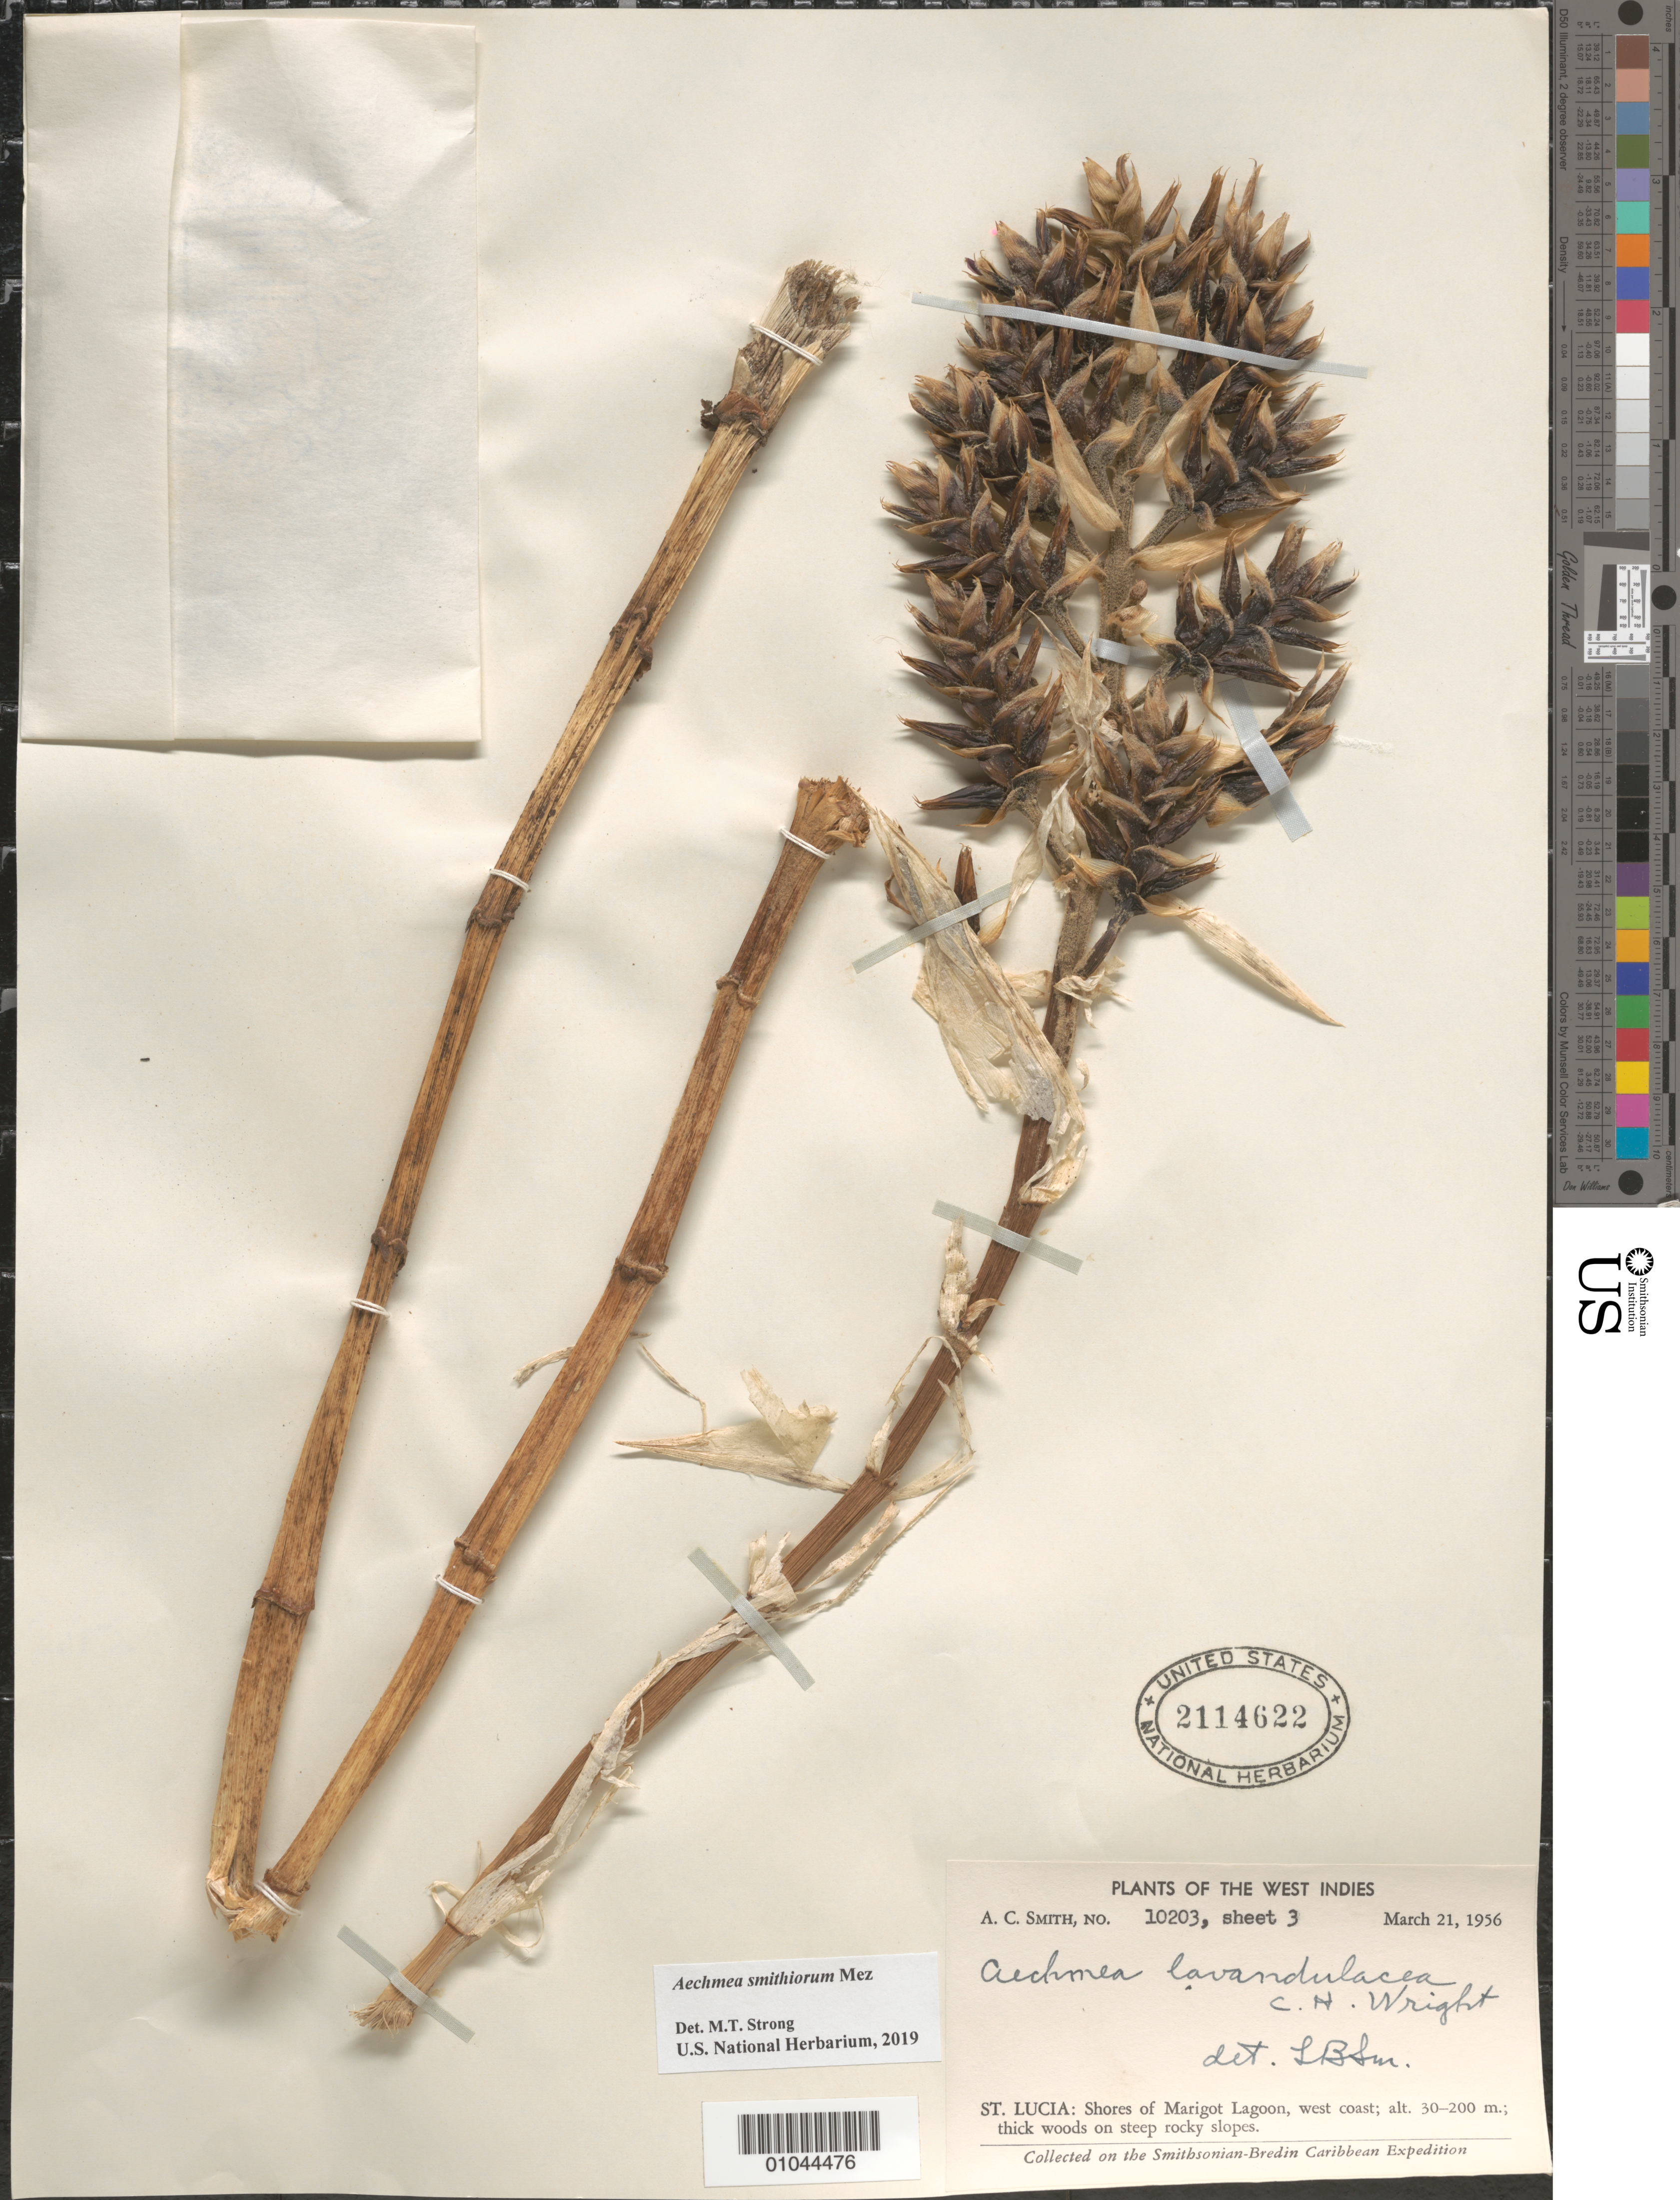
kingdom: Plantae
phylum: Tracheophyta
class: Liliopsida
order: Poales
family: Bromeliaceae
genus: Aechmea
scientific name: Aechmea smithiorum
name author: Mez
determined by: Strong, Mark T., (BOT), Smithsonian Institution - National Museum of Natural History (UNITED STATES)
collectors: A. C. Smith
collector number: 10203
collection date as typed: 21 Mar 1956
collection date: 1956-03-21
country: St. Lucia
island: St. Lucia I.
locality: St. Lucia:Shores of Marigot Lagoon, west coast;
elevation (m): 30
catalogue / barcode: US 2114622